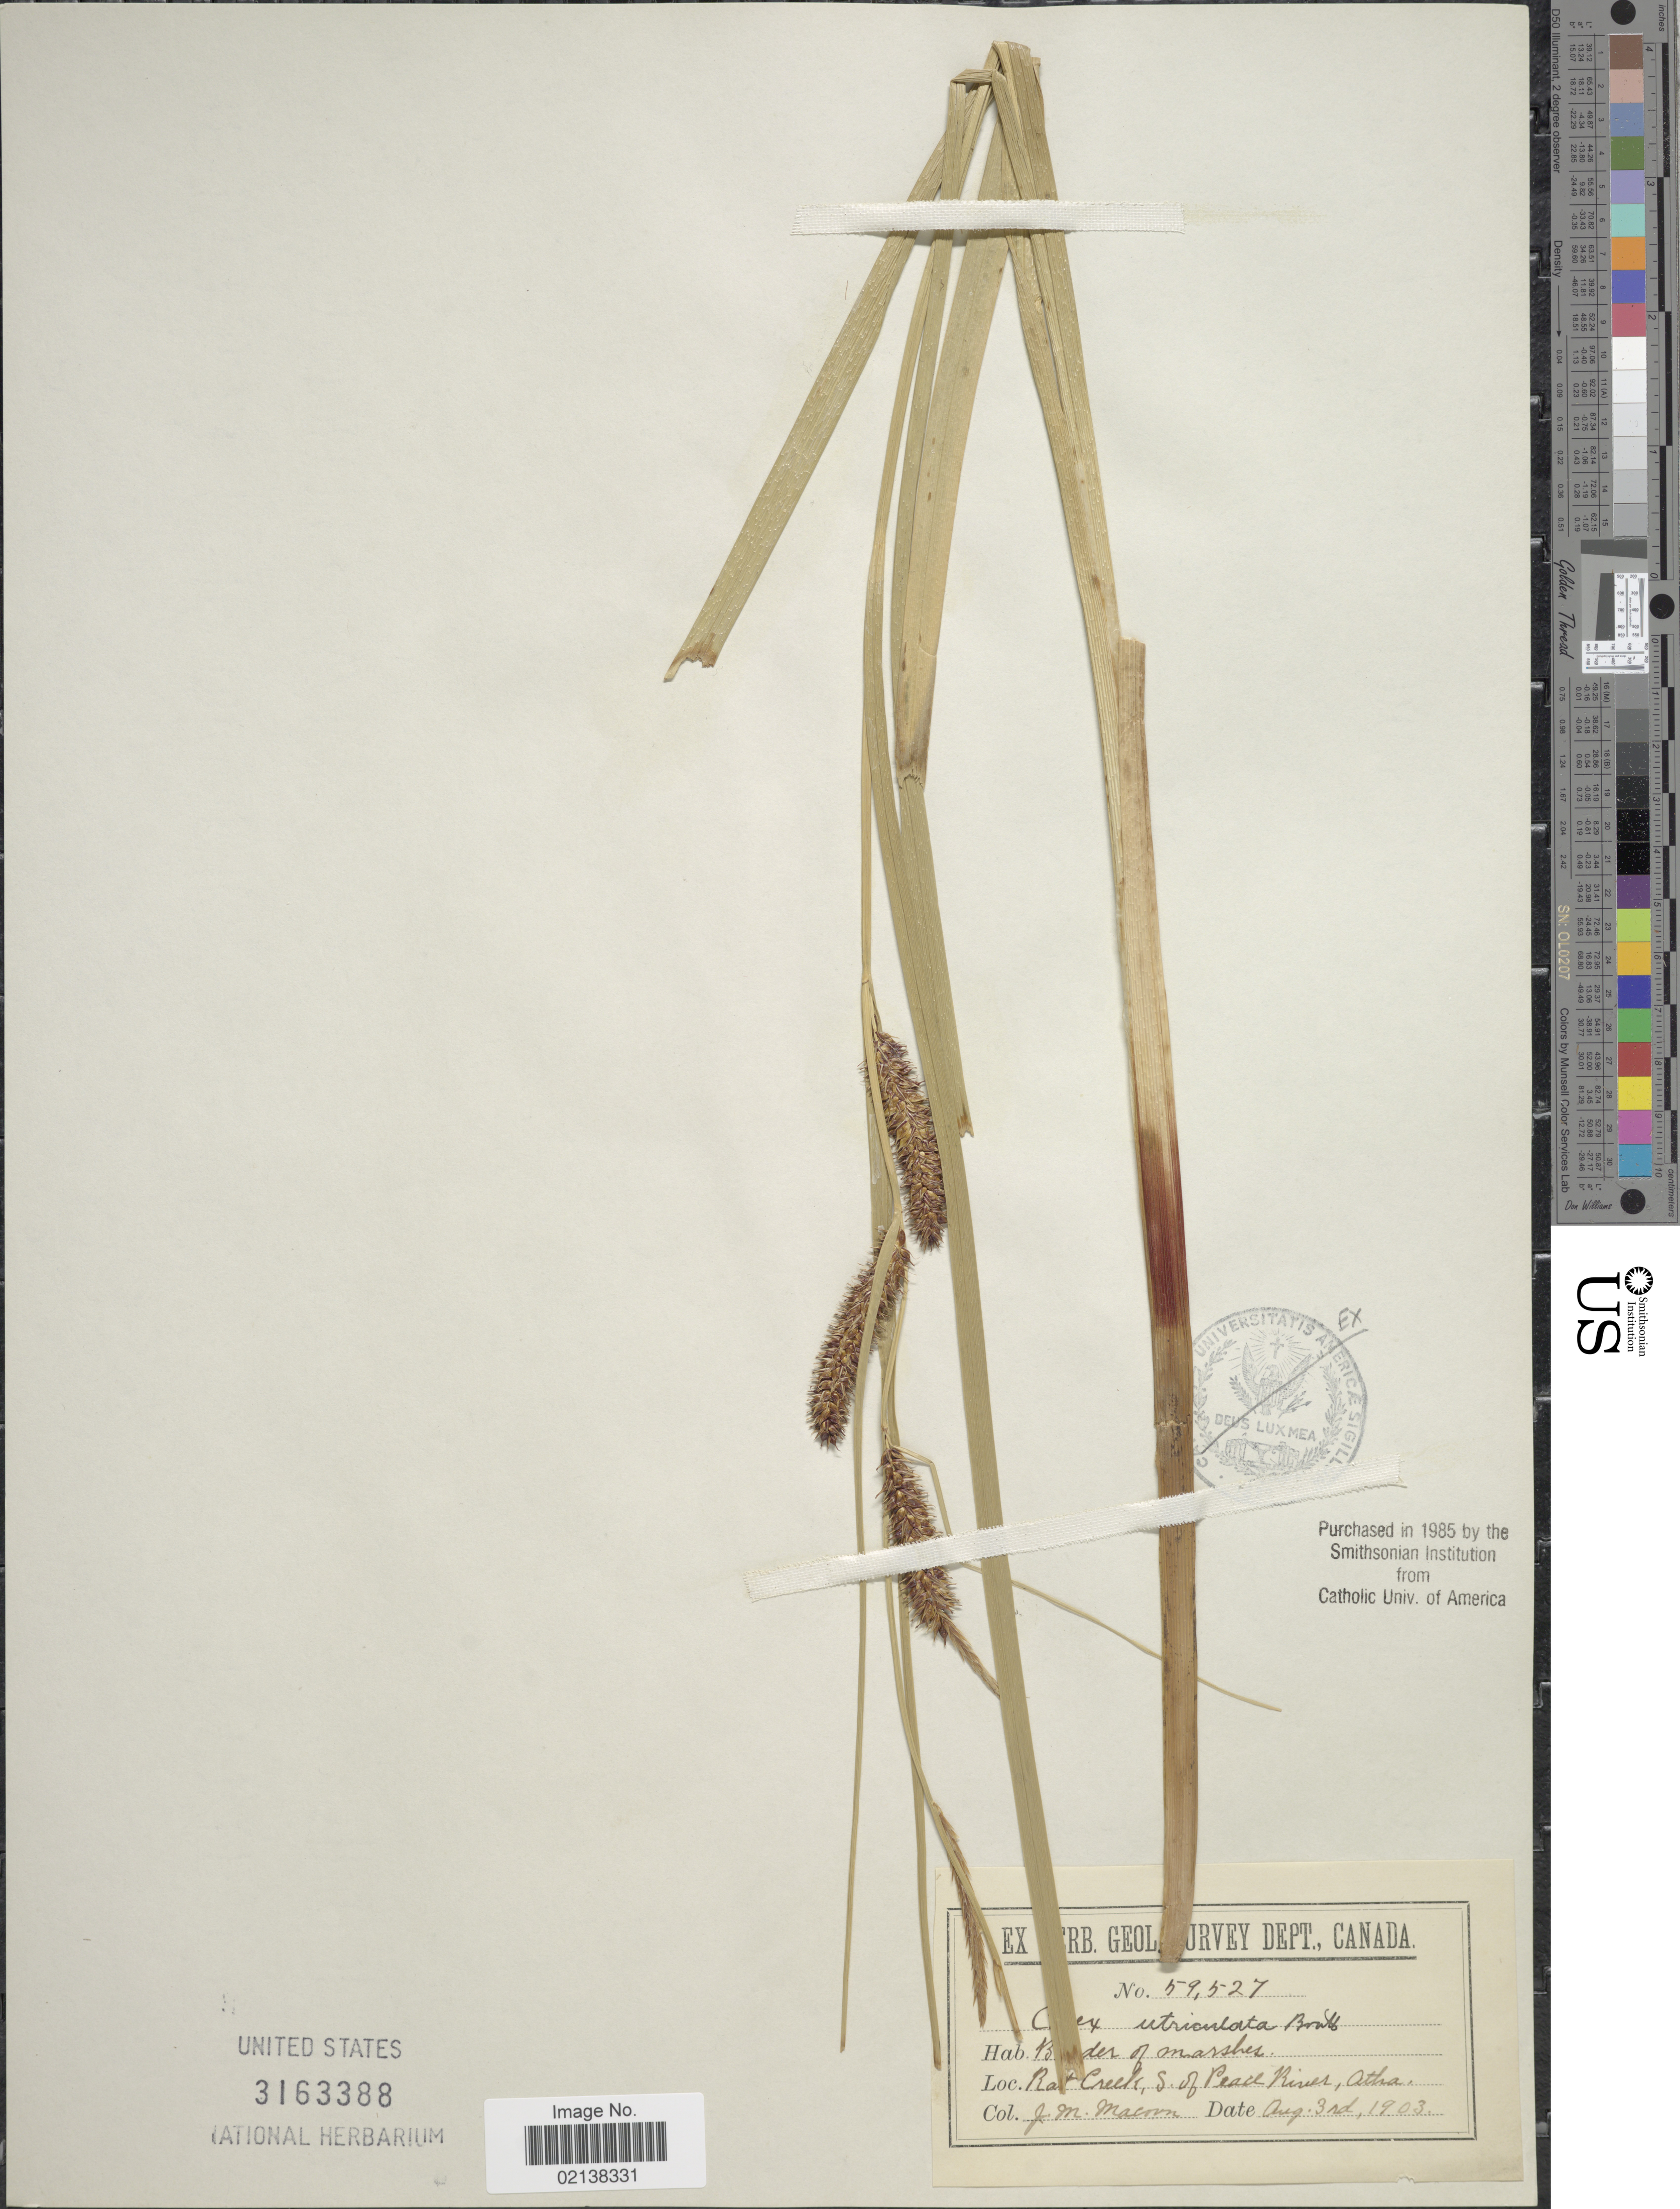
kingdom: Plantae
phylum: Tracheophyta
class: Liliopsida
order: Poales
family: Cyperaceae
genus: Carex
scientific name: Carex utriculata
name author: Boott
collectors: J. M. Macoun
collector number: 59527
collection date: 1903-08-03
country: Canada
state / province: Alberta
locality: Border of marshes, Pat Creek, S. of Peace River, Atha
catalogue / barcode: US 3163388